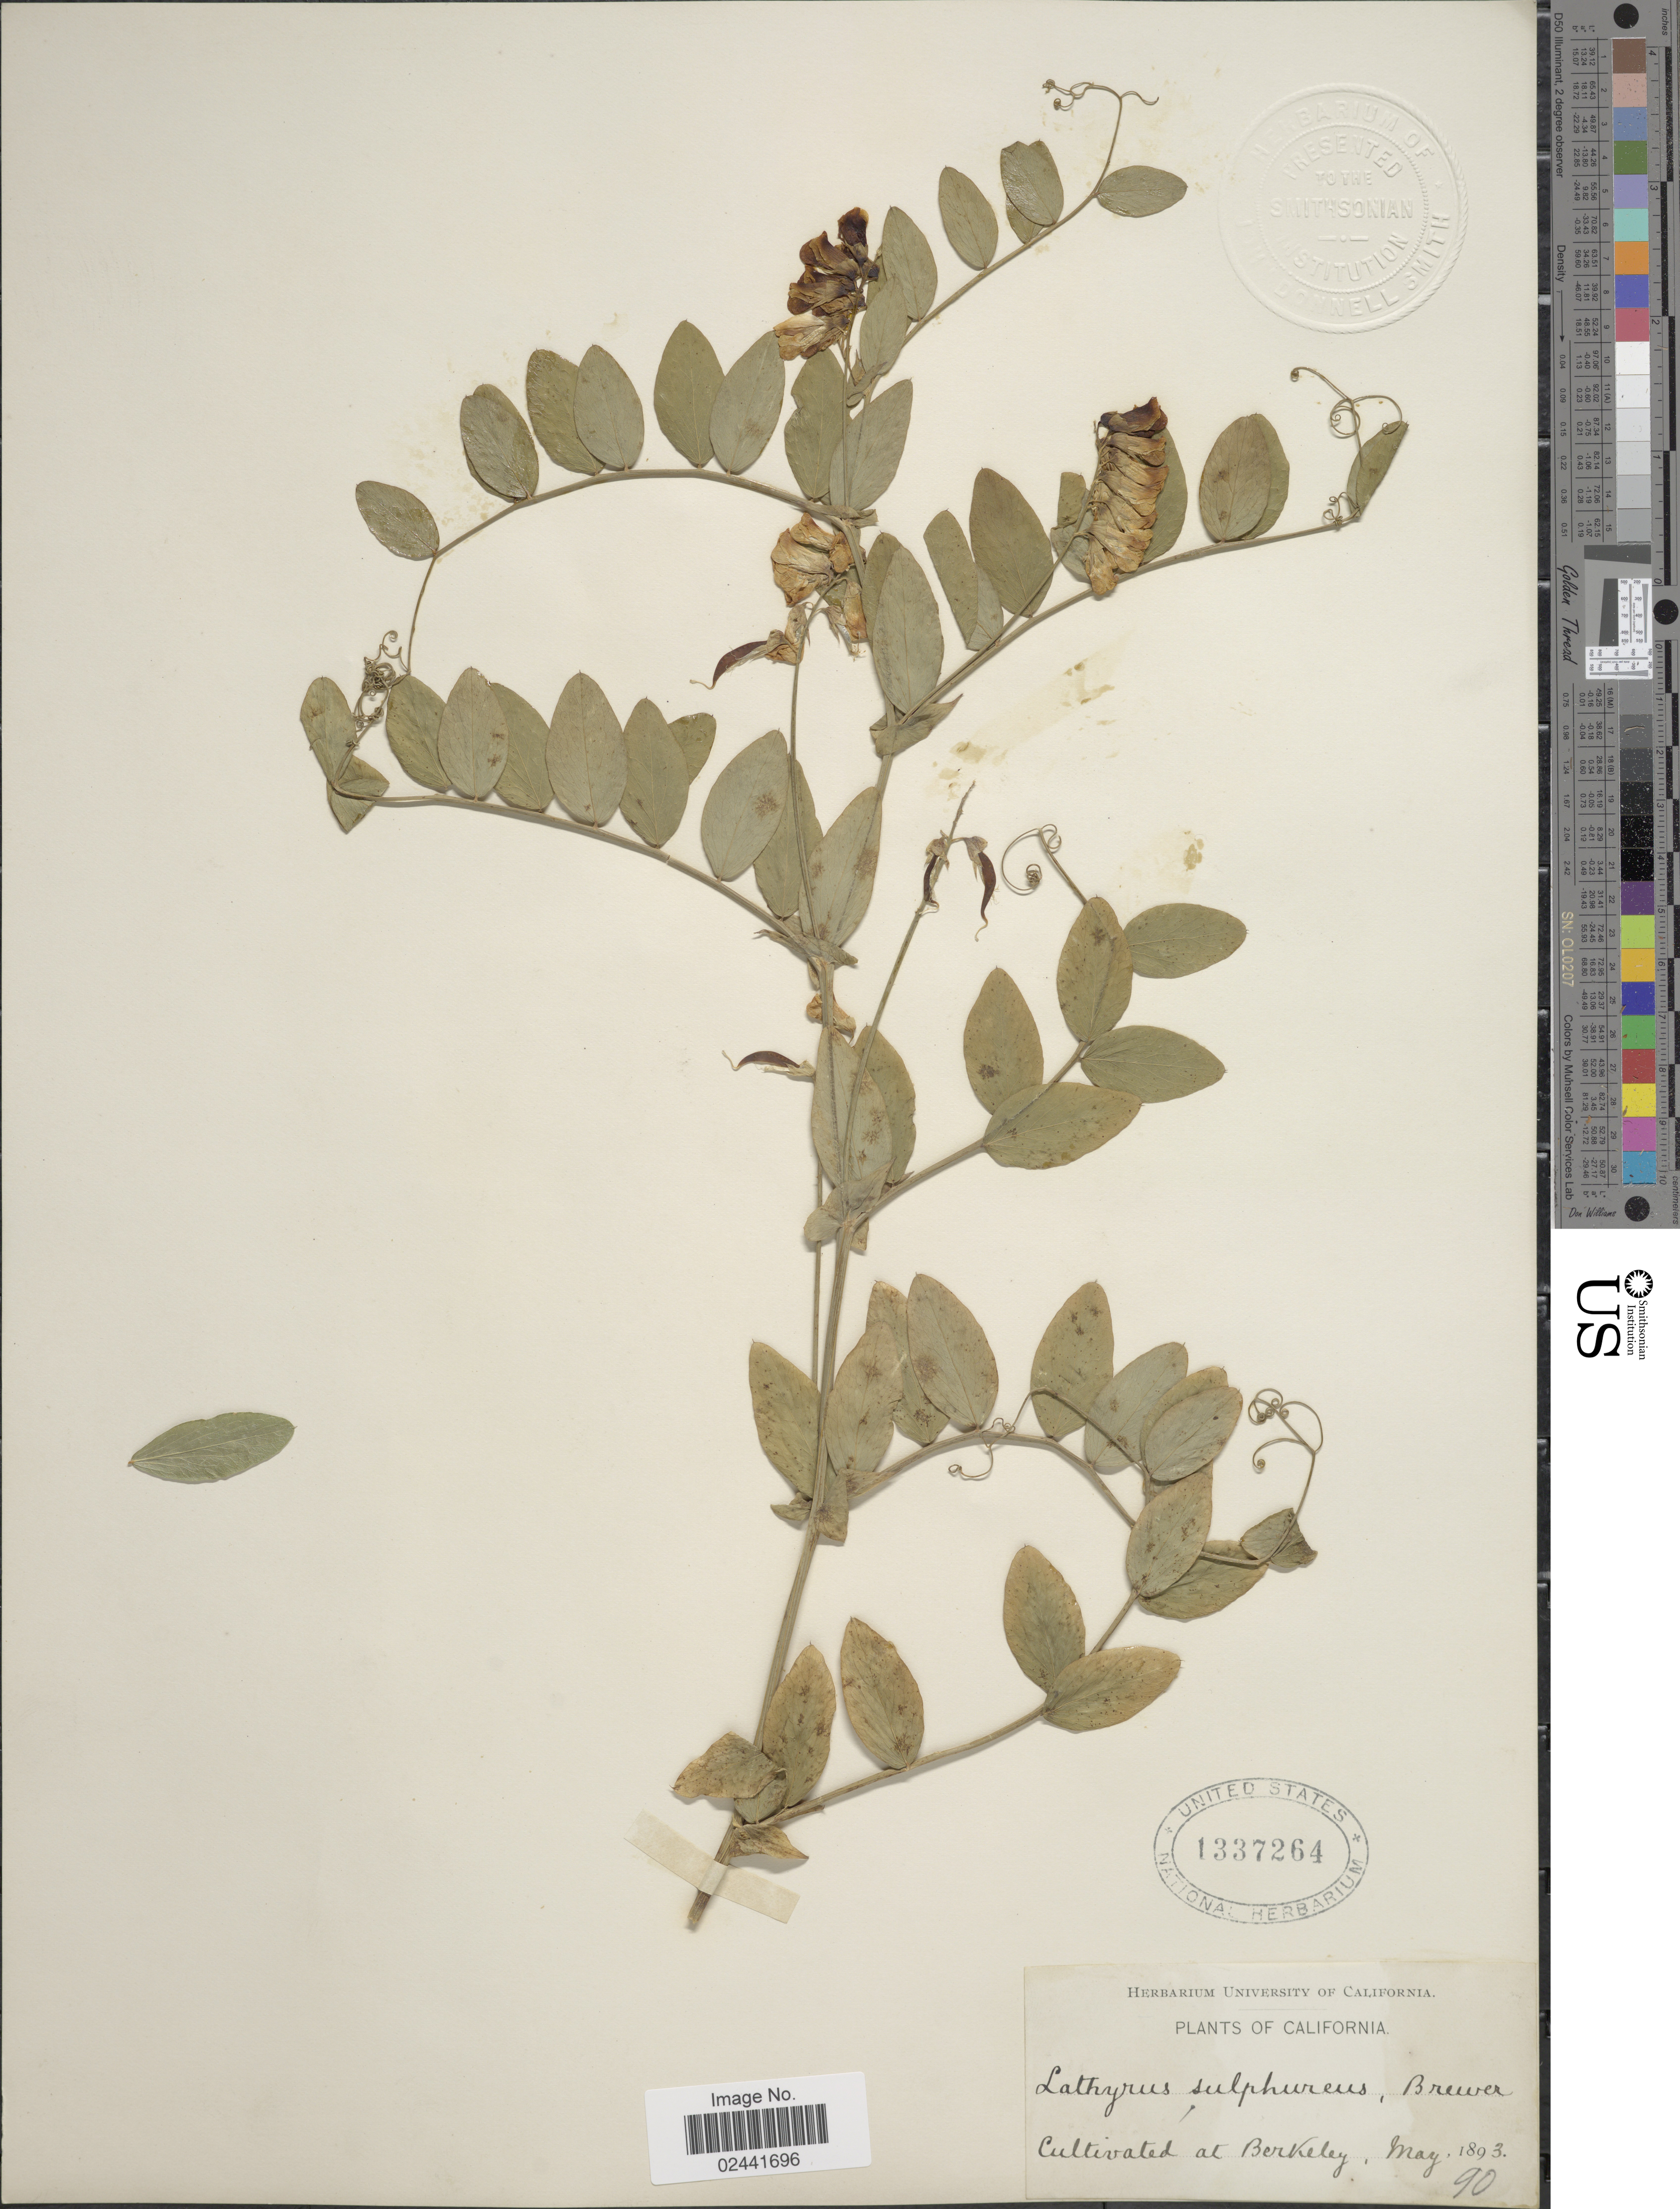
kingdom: Plantae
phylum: Tracheophyta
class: Magnoliopsida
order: Fabales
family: Fabaceae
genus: Lathyrus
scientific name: Lathyrus sulphureus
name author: W.H. Brewer ex A. Gray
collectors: ex herb. Univ. of California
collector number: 90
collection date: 1893-05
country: United States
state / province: California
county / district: Alameda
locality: Cultivated at Berkeley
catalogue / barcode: US 1337264